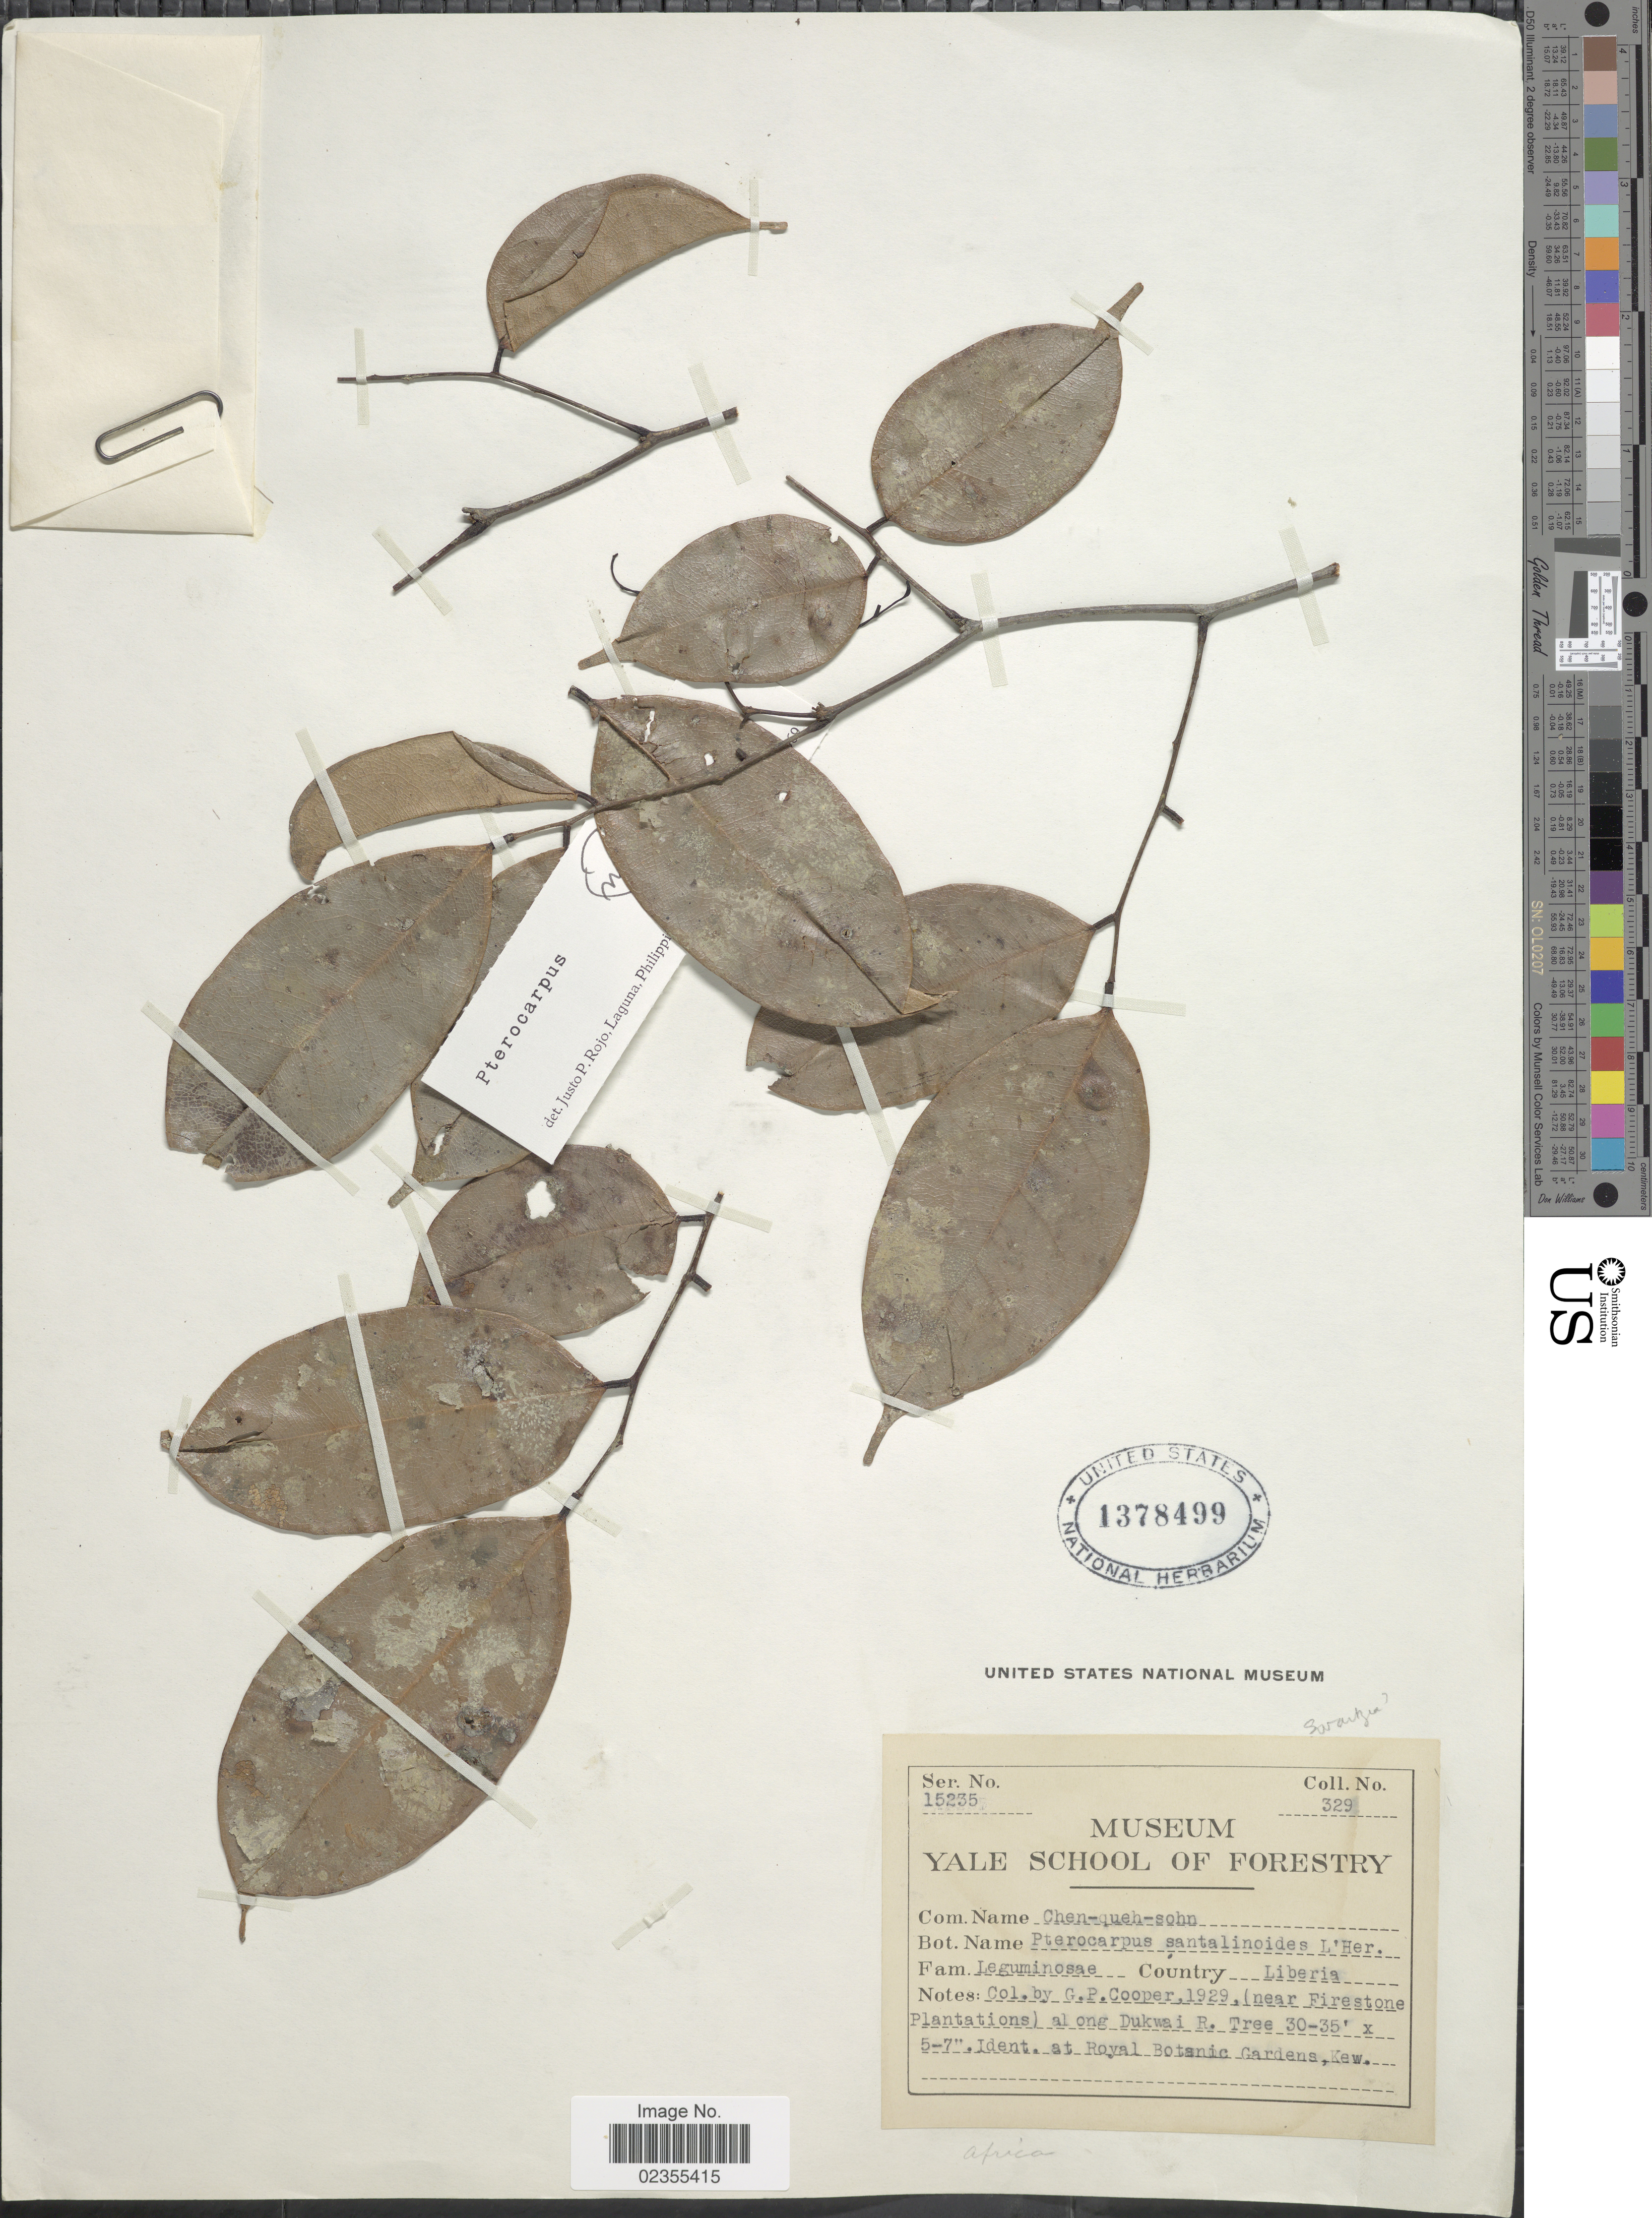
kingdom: Plantae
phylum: Tracheophyta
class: Magnoliopsida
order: Fabales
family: Fabaceae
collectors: G. Cooper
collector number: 329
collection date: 1929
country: Liberia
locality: Near Firestone Plantations) along Dukwai R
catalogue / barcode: US 1378499